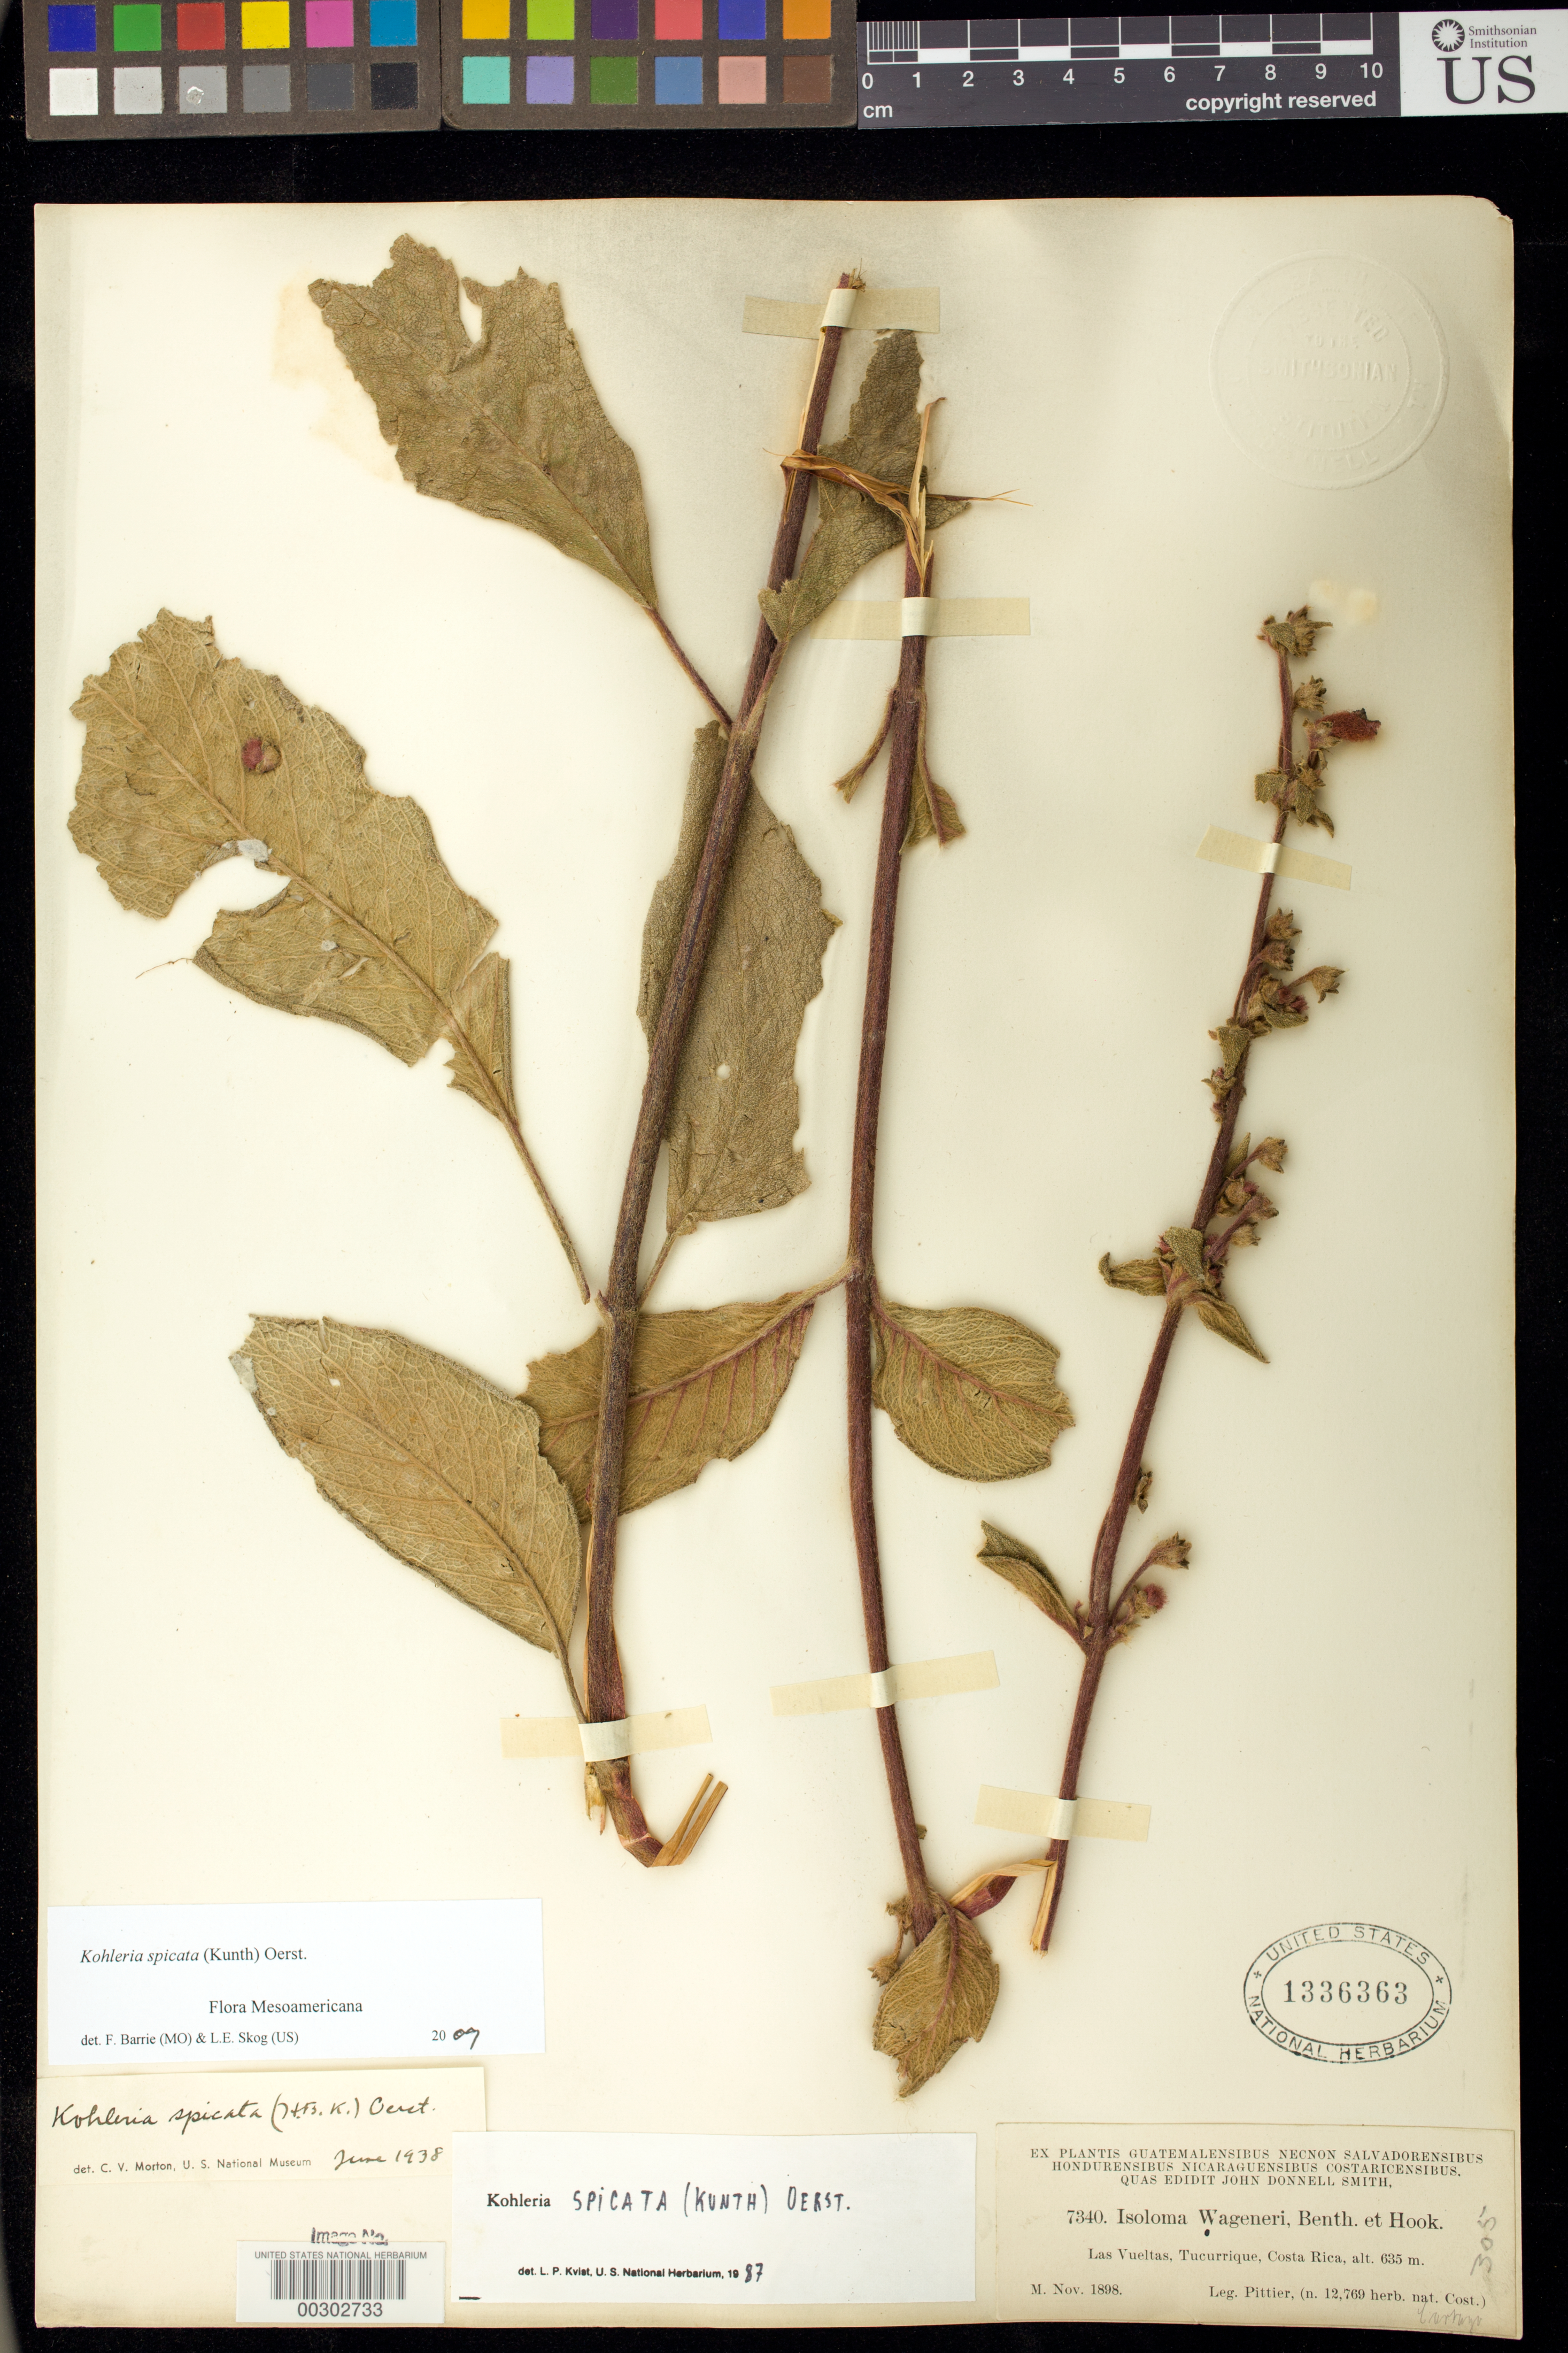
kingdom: Plantae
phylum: Tracheophyta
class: Magnoliopsida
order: Lamiales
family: Gesneriaceae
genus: Kohleria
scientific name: Kohleria spicata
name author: (Kunth) Oerst.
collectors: H. F. Pittier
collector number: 7340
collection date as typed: Nov 1898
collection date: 1898-11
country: Costa Rica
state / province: Cartago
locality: Las Vueltas, Tucurrique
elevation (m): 635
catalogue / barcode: US 1336363